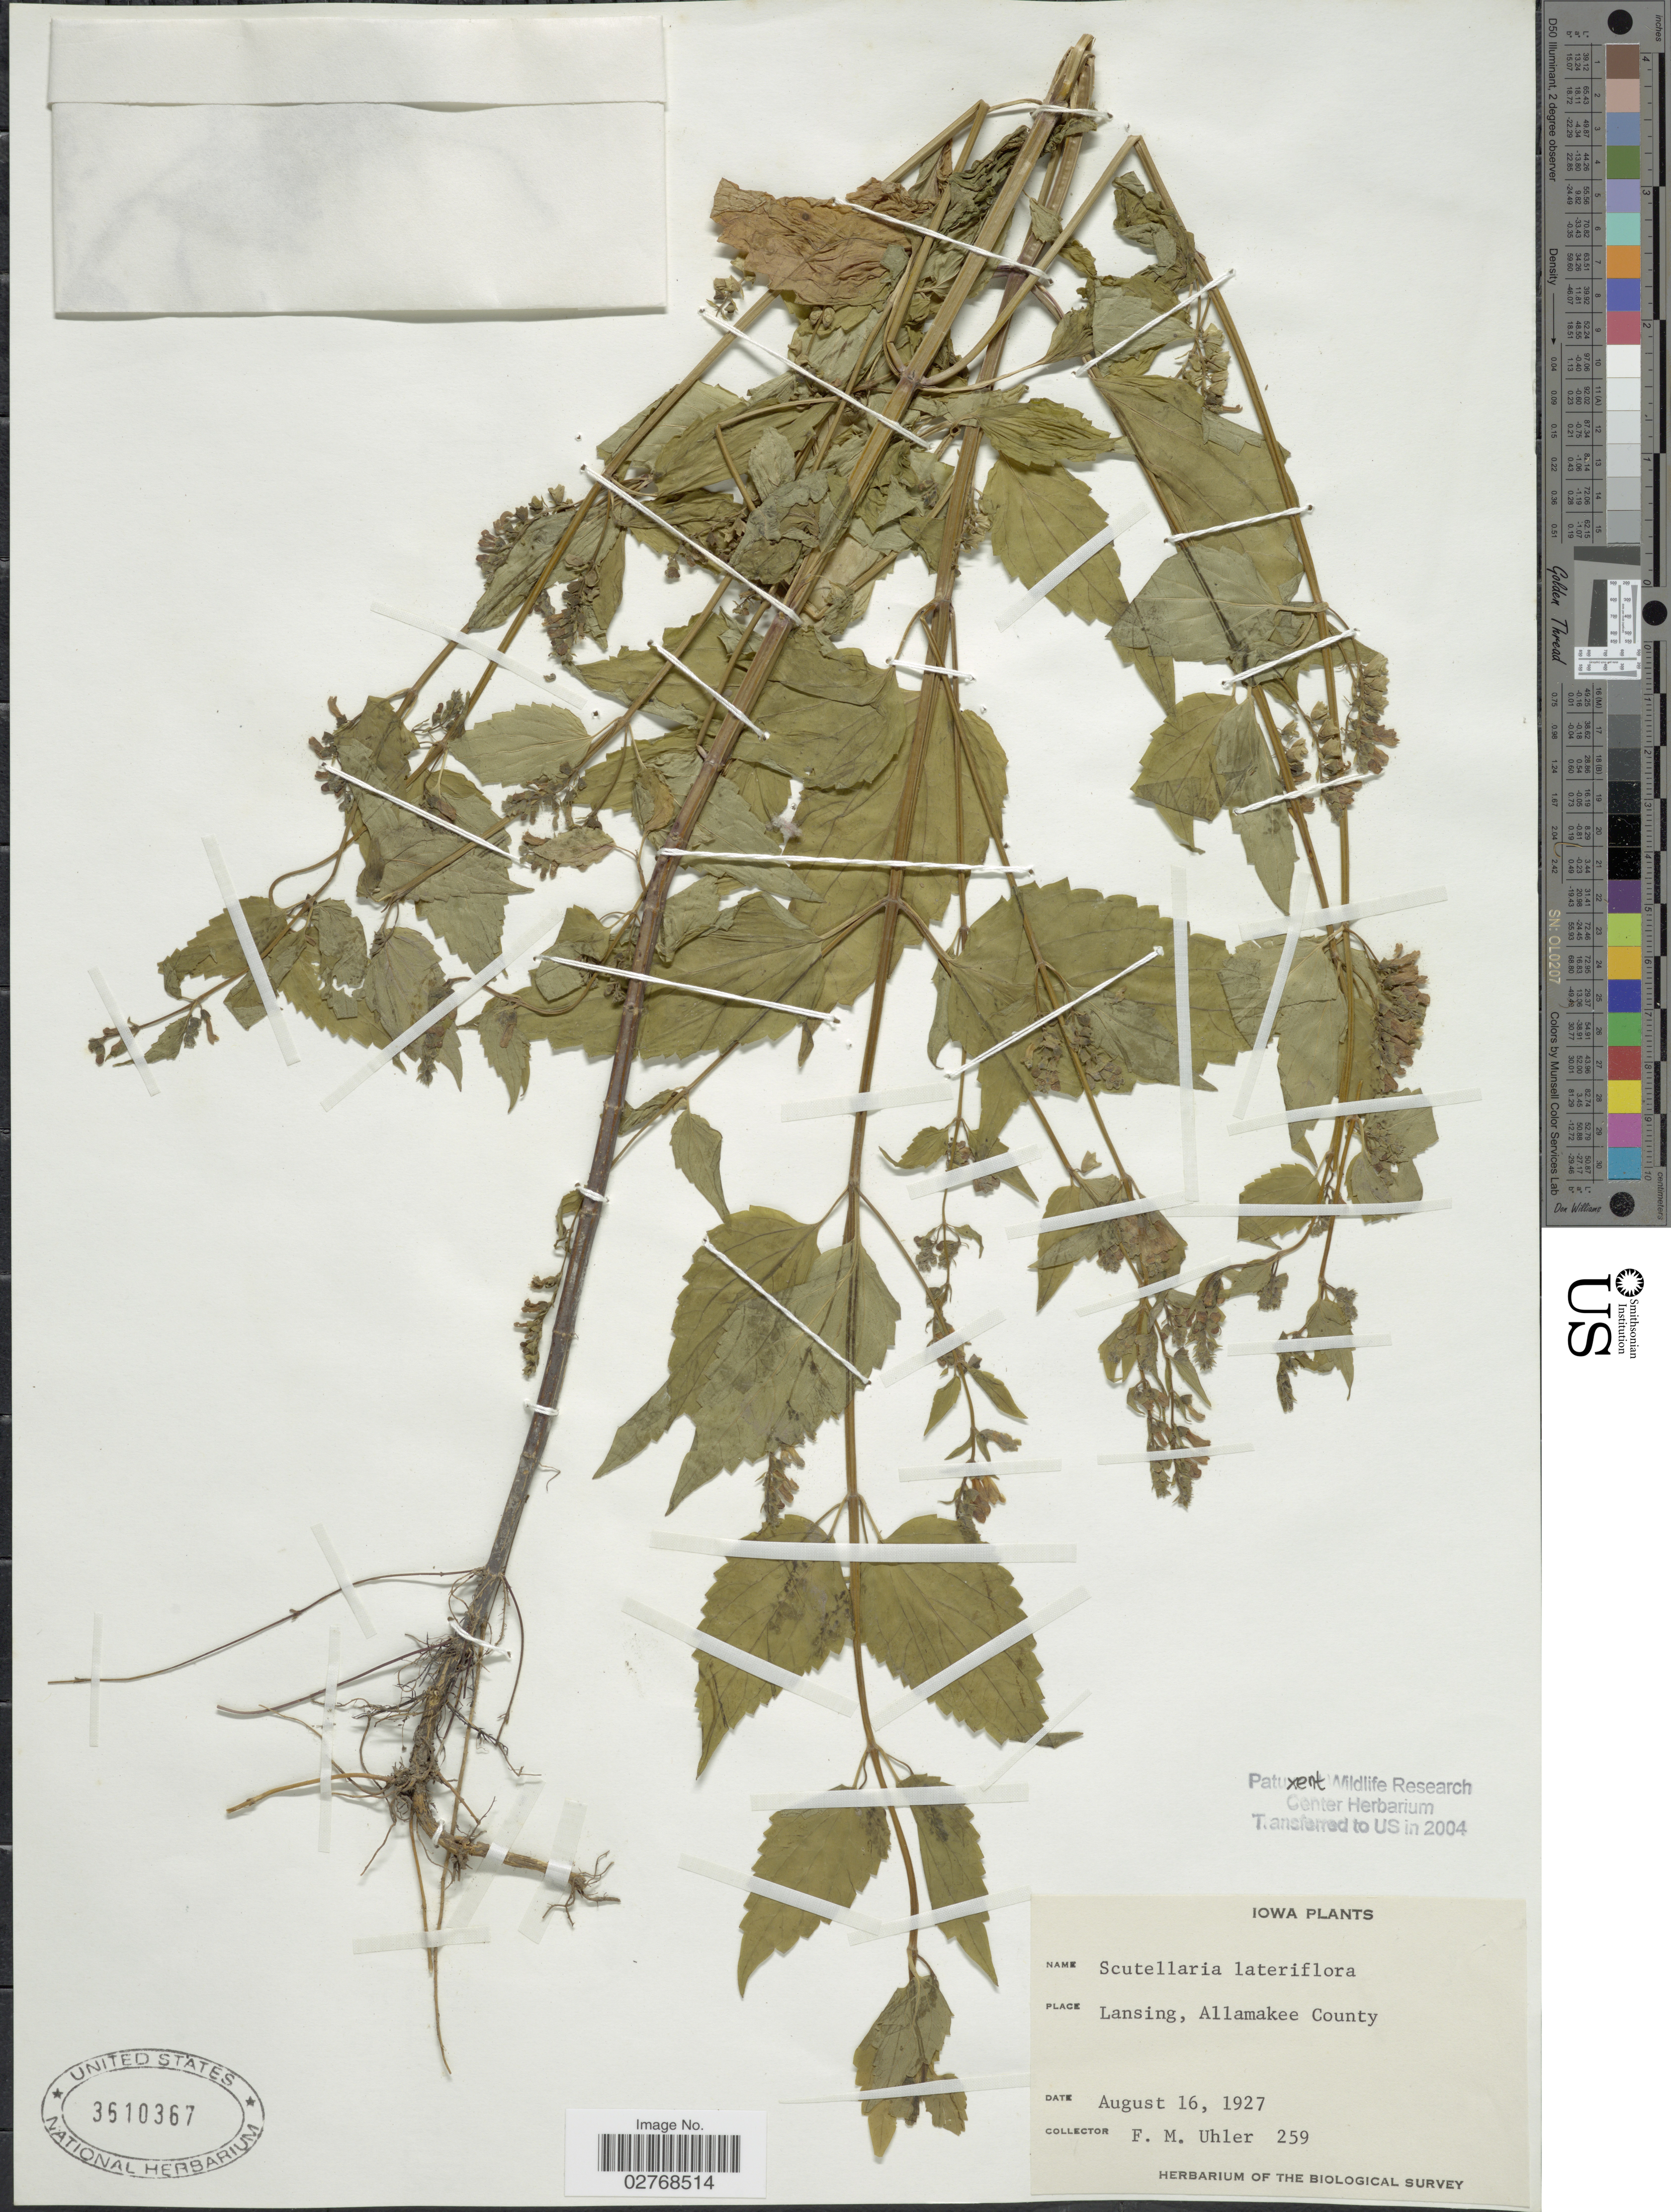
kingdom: Plantae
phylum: Tracheophyta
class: Magnoliopsida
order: Lamiales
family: Lamiaceae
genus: Scutellaria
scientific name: Scutellaria lateriflora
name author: L.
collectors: F. M. Uhler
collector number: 259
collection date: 1927-08-16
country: United States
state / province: Iowa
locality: Lansing, Allamakee County.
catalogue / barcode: US 3610367